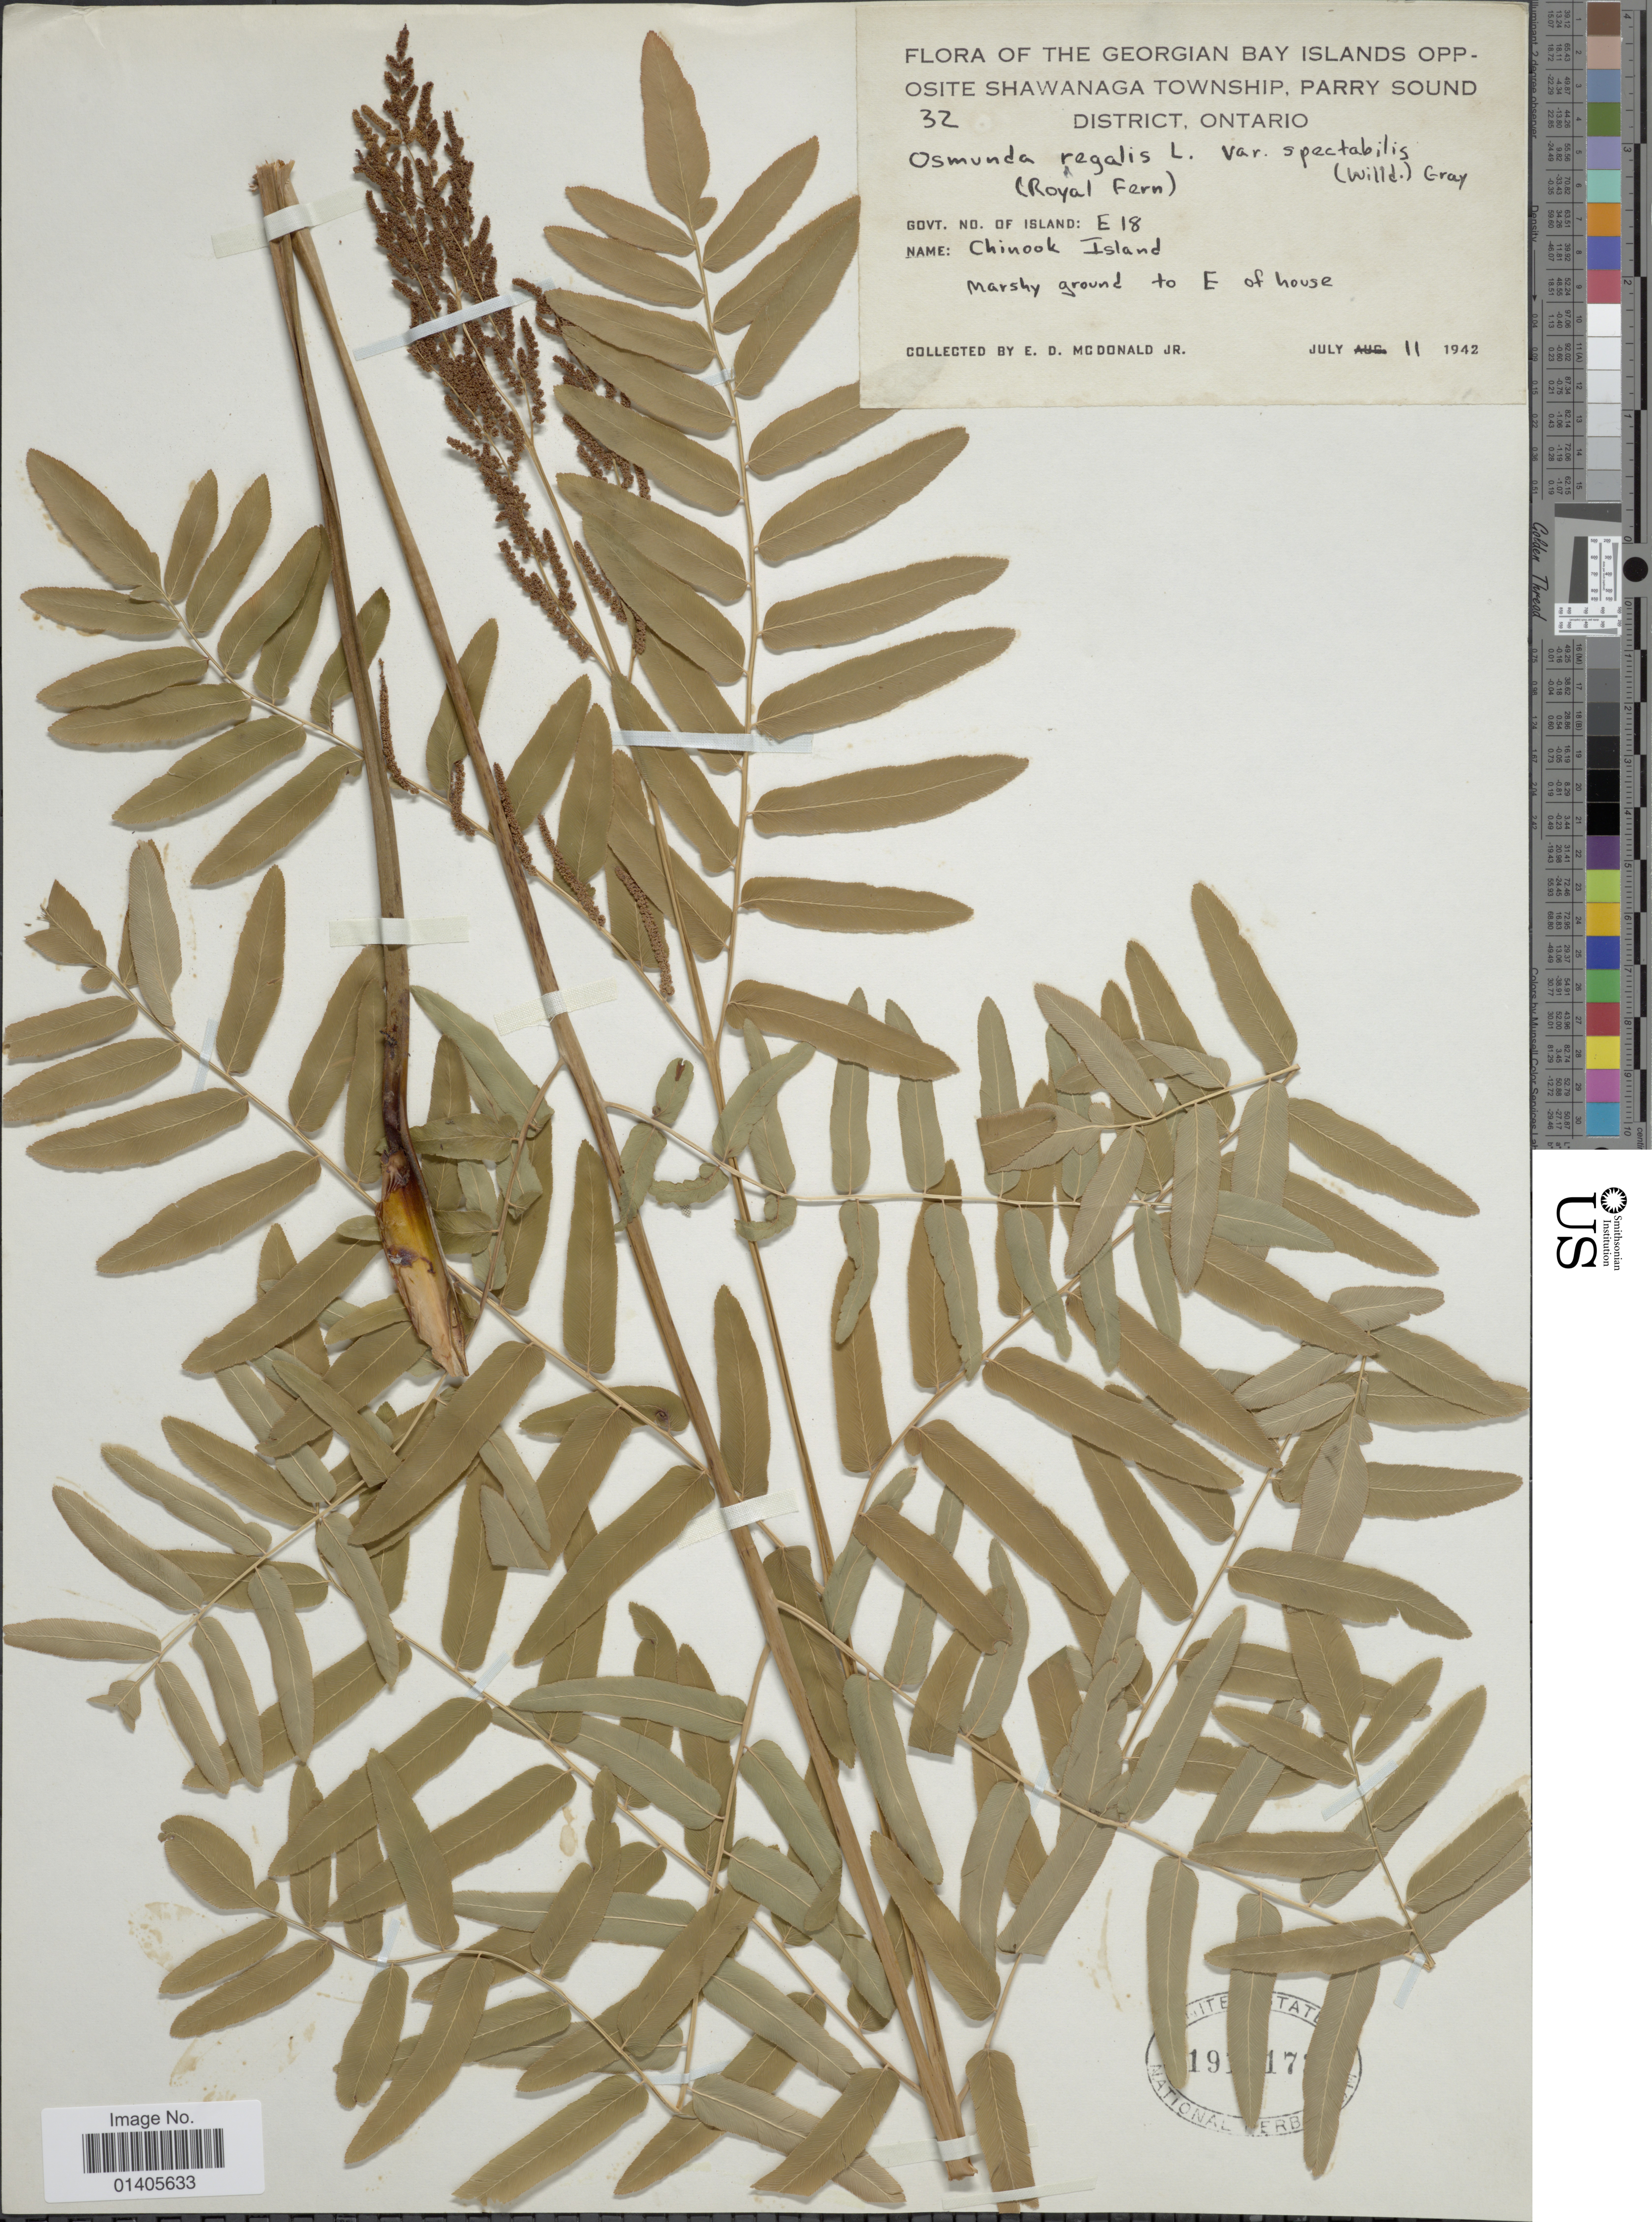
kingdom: Plantae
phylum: Tracheophyta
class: Polypodiopsida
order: Osmundales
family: Osmundaceae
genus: Osmunda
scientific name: Osmunda regalis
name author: L.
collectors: E. D. McDonald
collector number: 32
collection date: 1942-07-11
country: Canada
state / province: Ontario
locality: The Georgian Bay Islands Opposite Shawanaga Township, Parry Sound District, Chinook Island